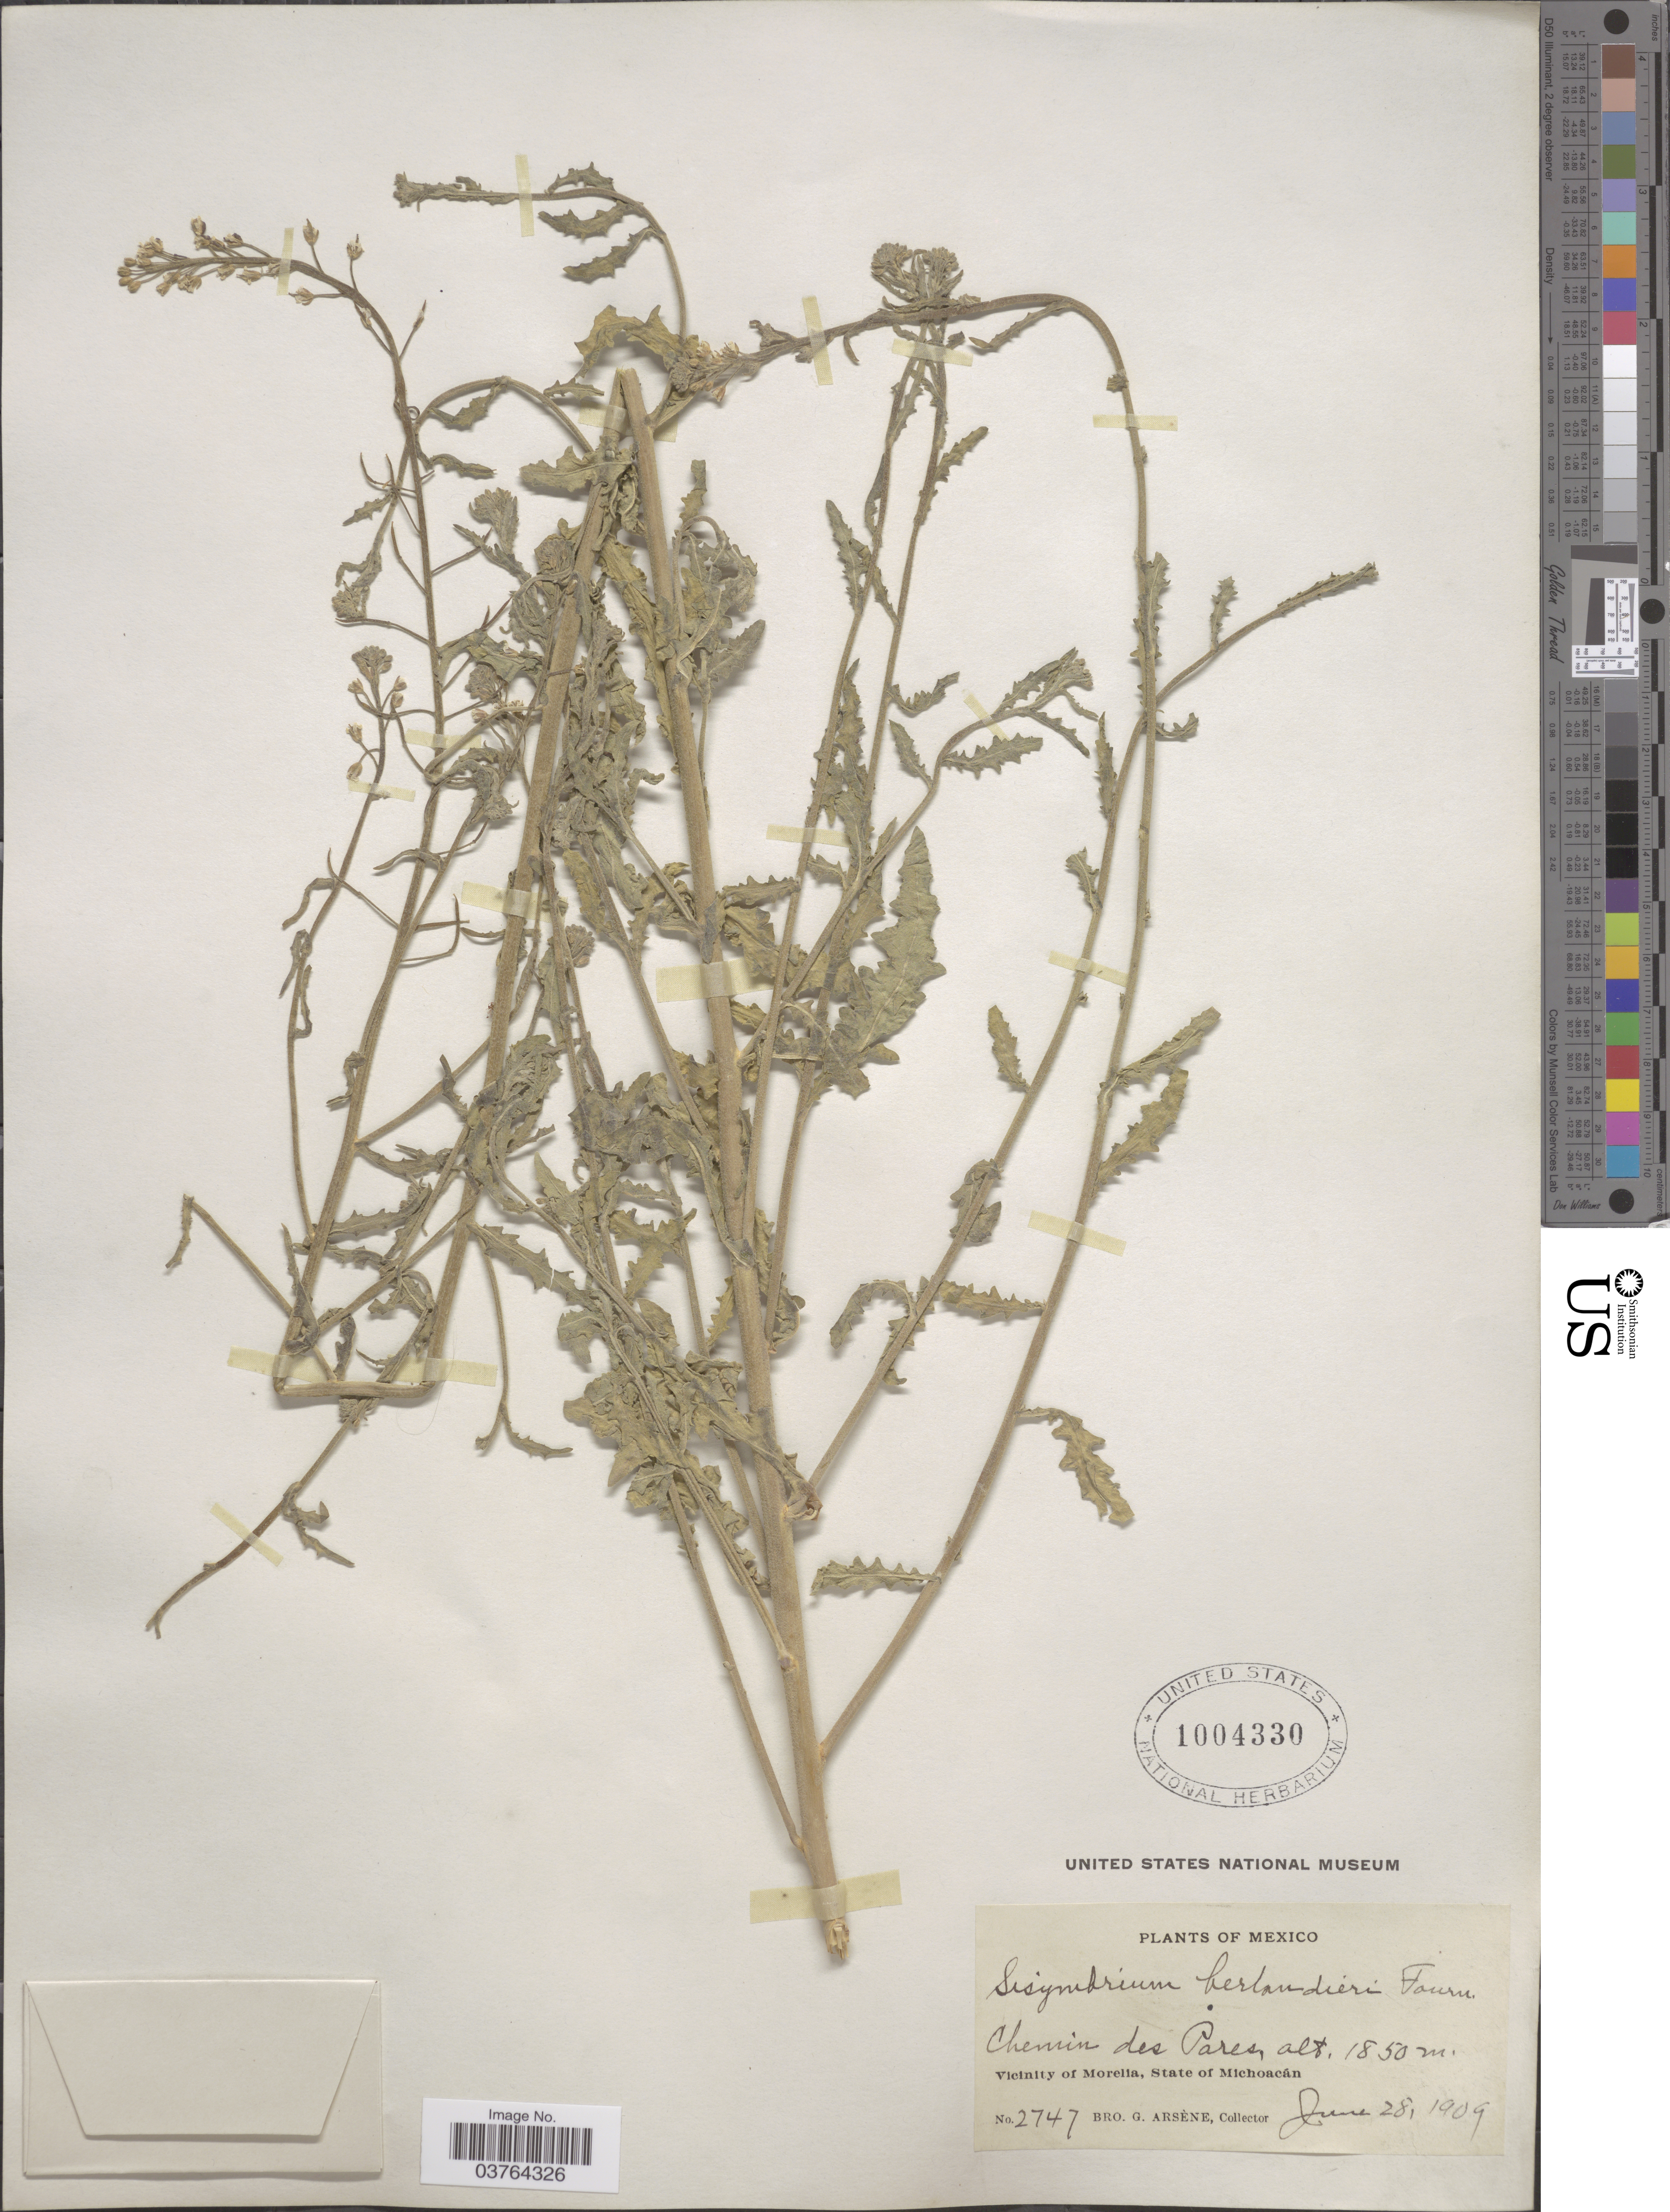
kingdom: Plantae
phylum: Tracheophyta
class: Magnoliopsida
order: Brassicales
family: Brassicaceae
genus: Halimolobos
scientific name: Halimolobos berlandieri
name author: O.E. Schulz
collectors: Bro. G. Arsène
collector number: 2747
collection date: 1909-06-28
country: Mexico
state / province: Michoacán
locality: Chemin des Pares. Vicinity of Morelia.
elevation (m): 1850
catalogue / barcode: US 1004330